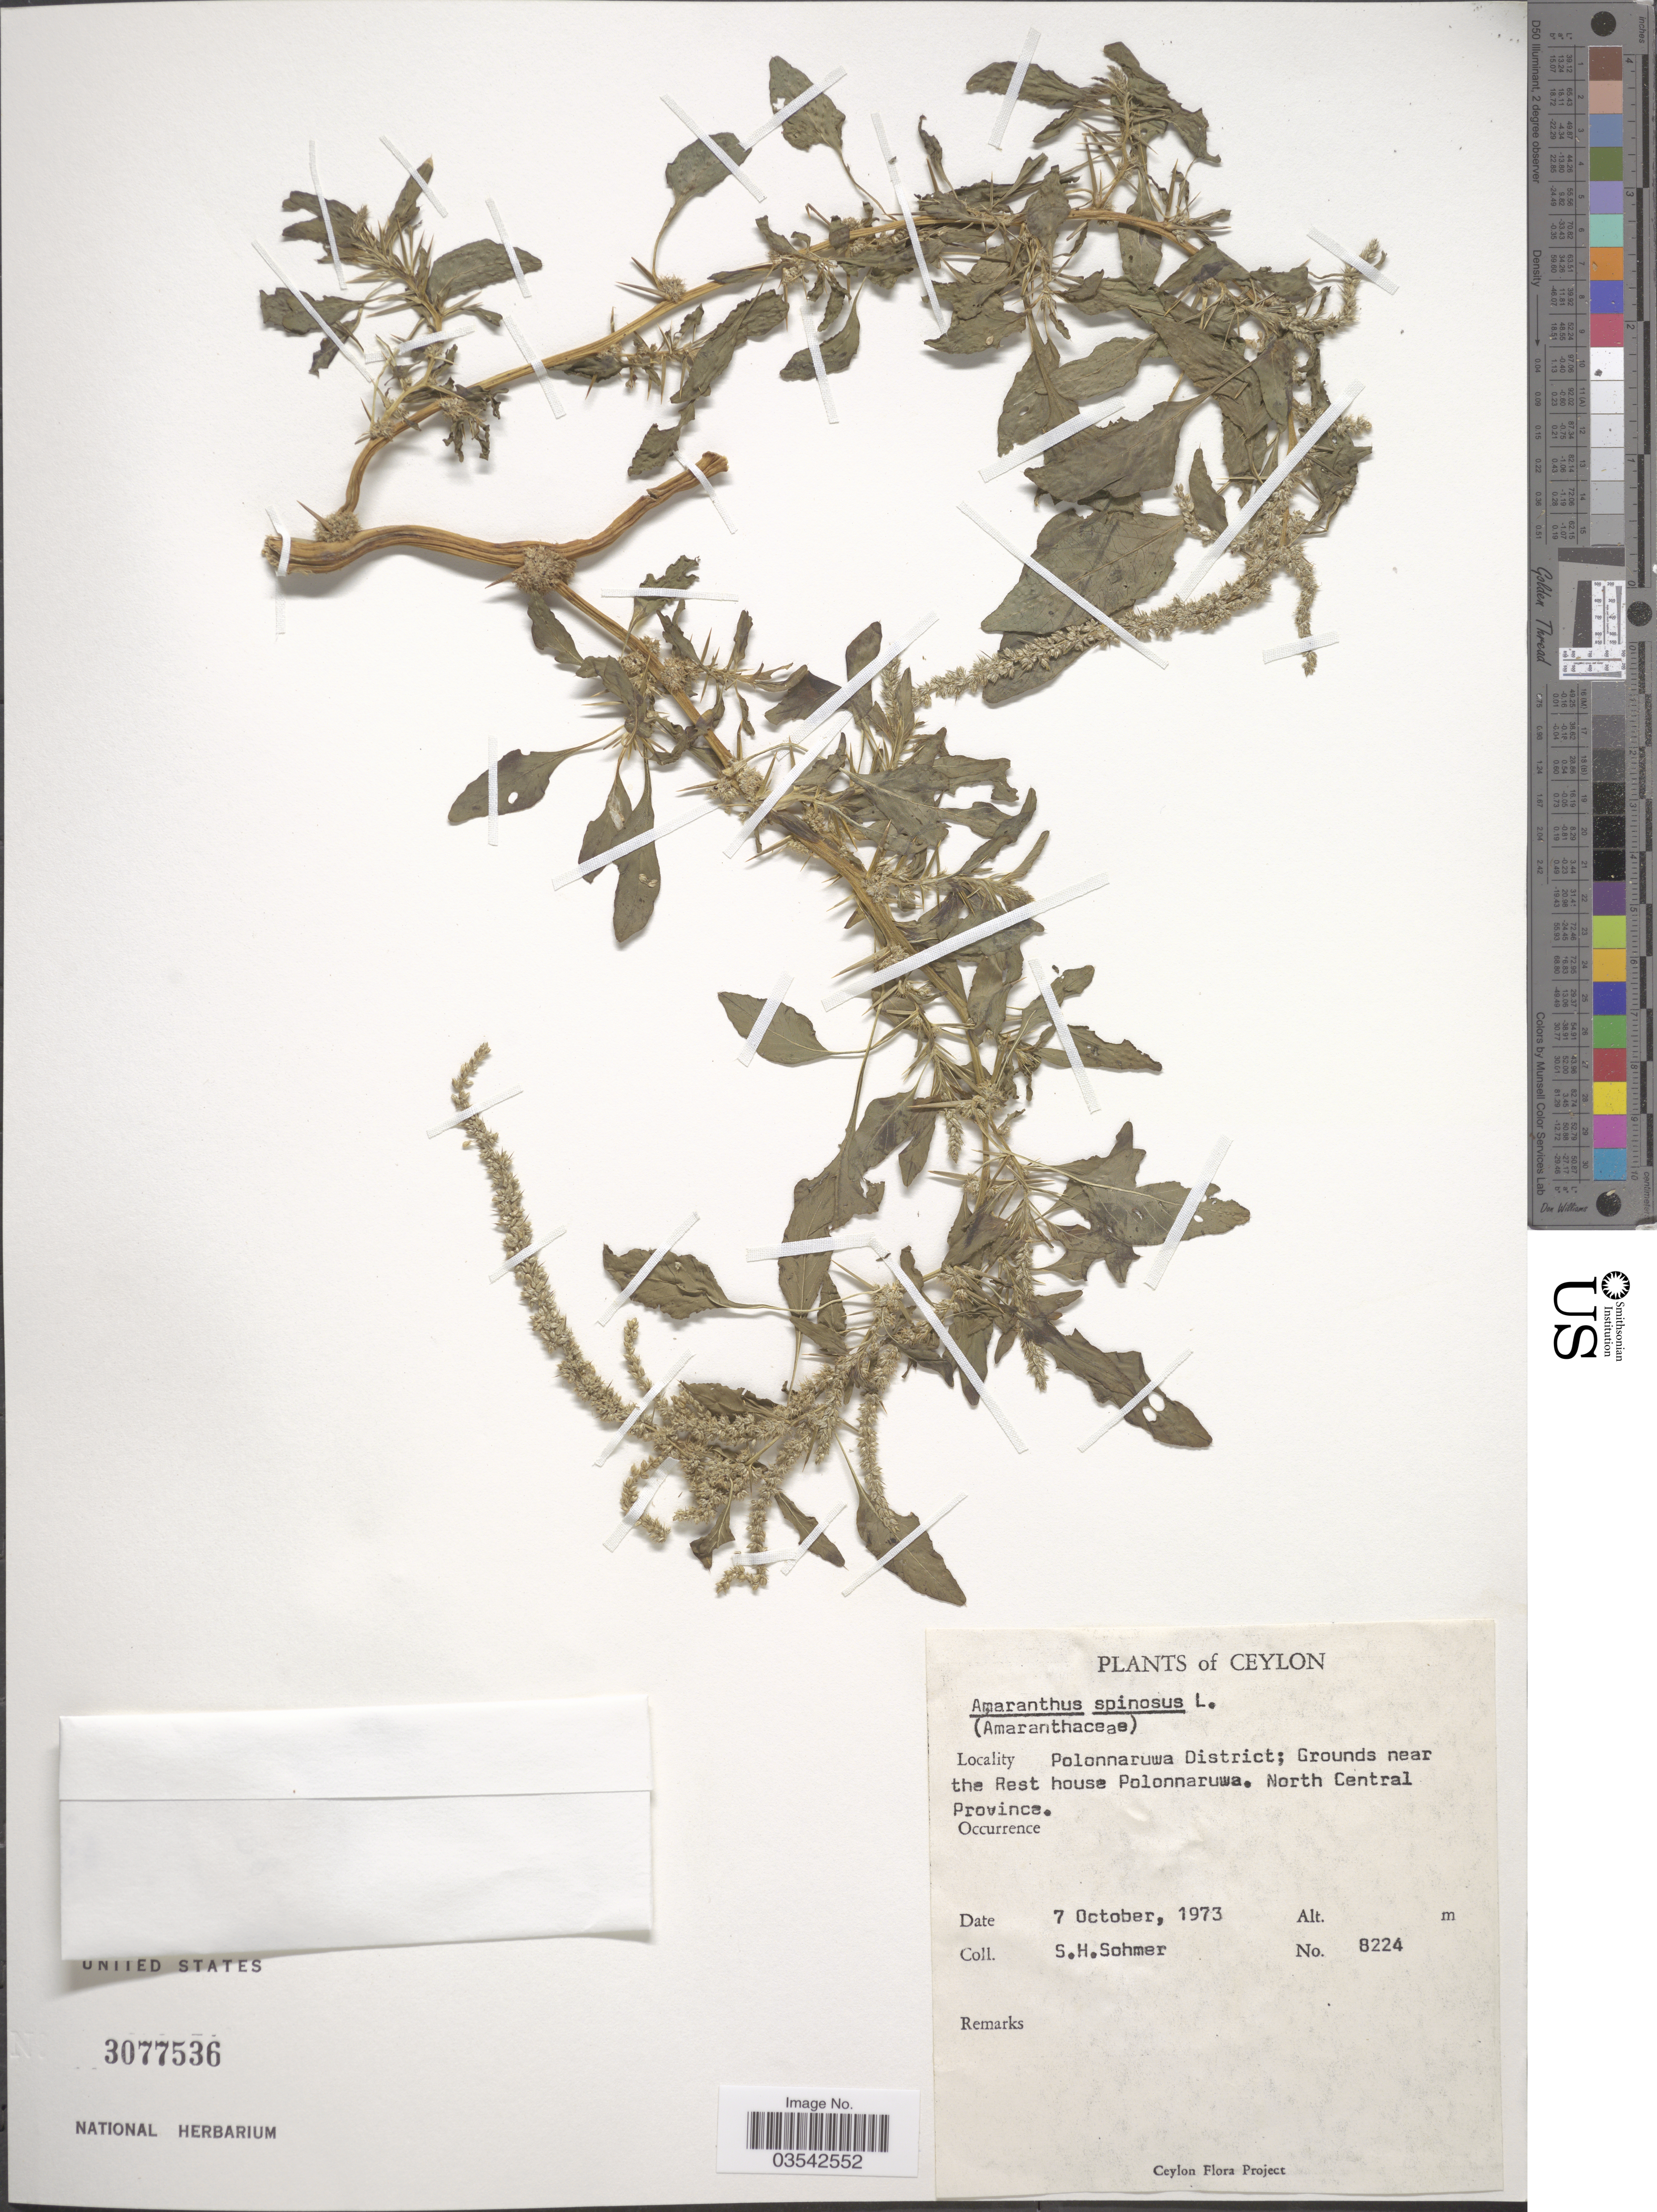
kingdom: Plantae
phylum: Tracheophyta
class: Magnoliopsida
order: Caryophyllales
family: Amaranthaceae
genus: Amaranthus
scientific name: Amaranthus spinosus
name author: L.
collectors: S. H. Sohmer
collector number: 8224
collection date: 1973-10-07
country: Sri Lanka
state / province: North Central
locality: Ceylon. Polonnaruwa District; Grounds near the Rest house Polonnaruwa.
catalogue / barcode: US 3077536